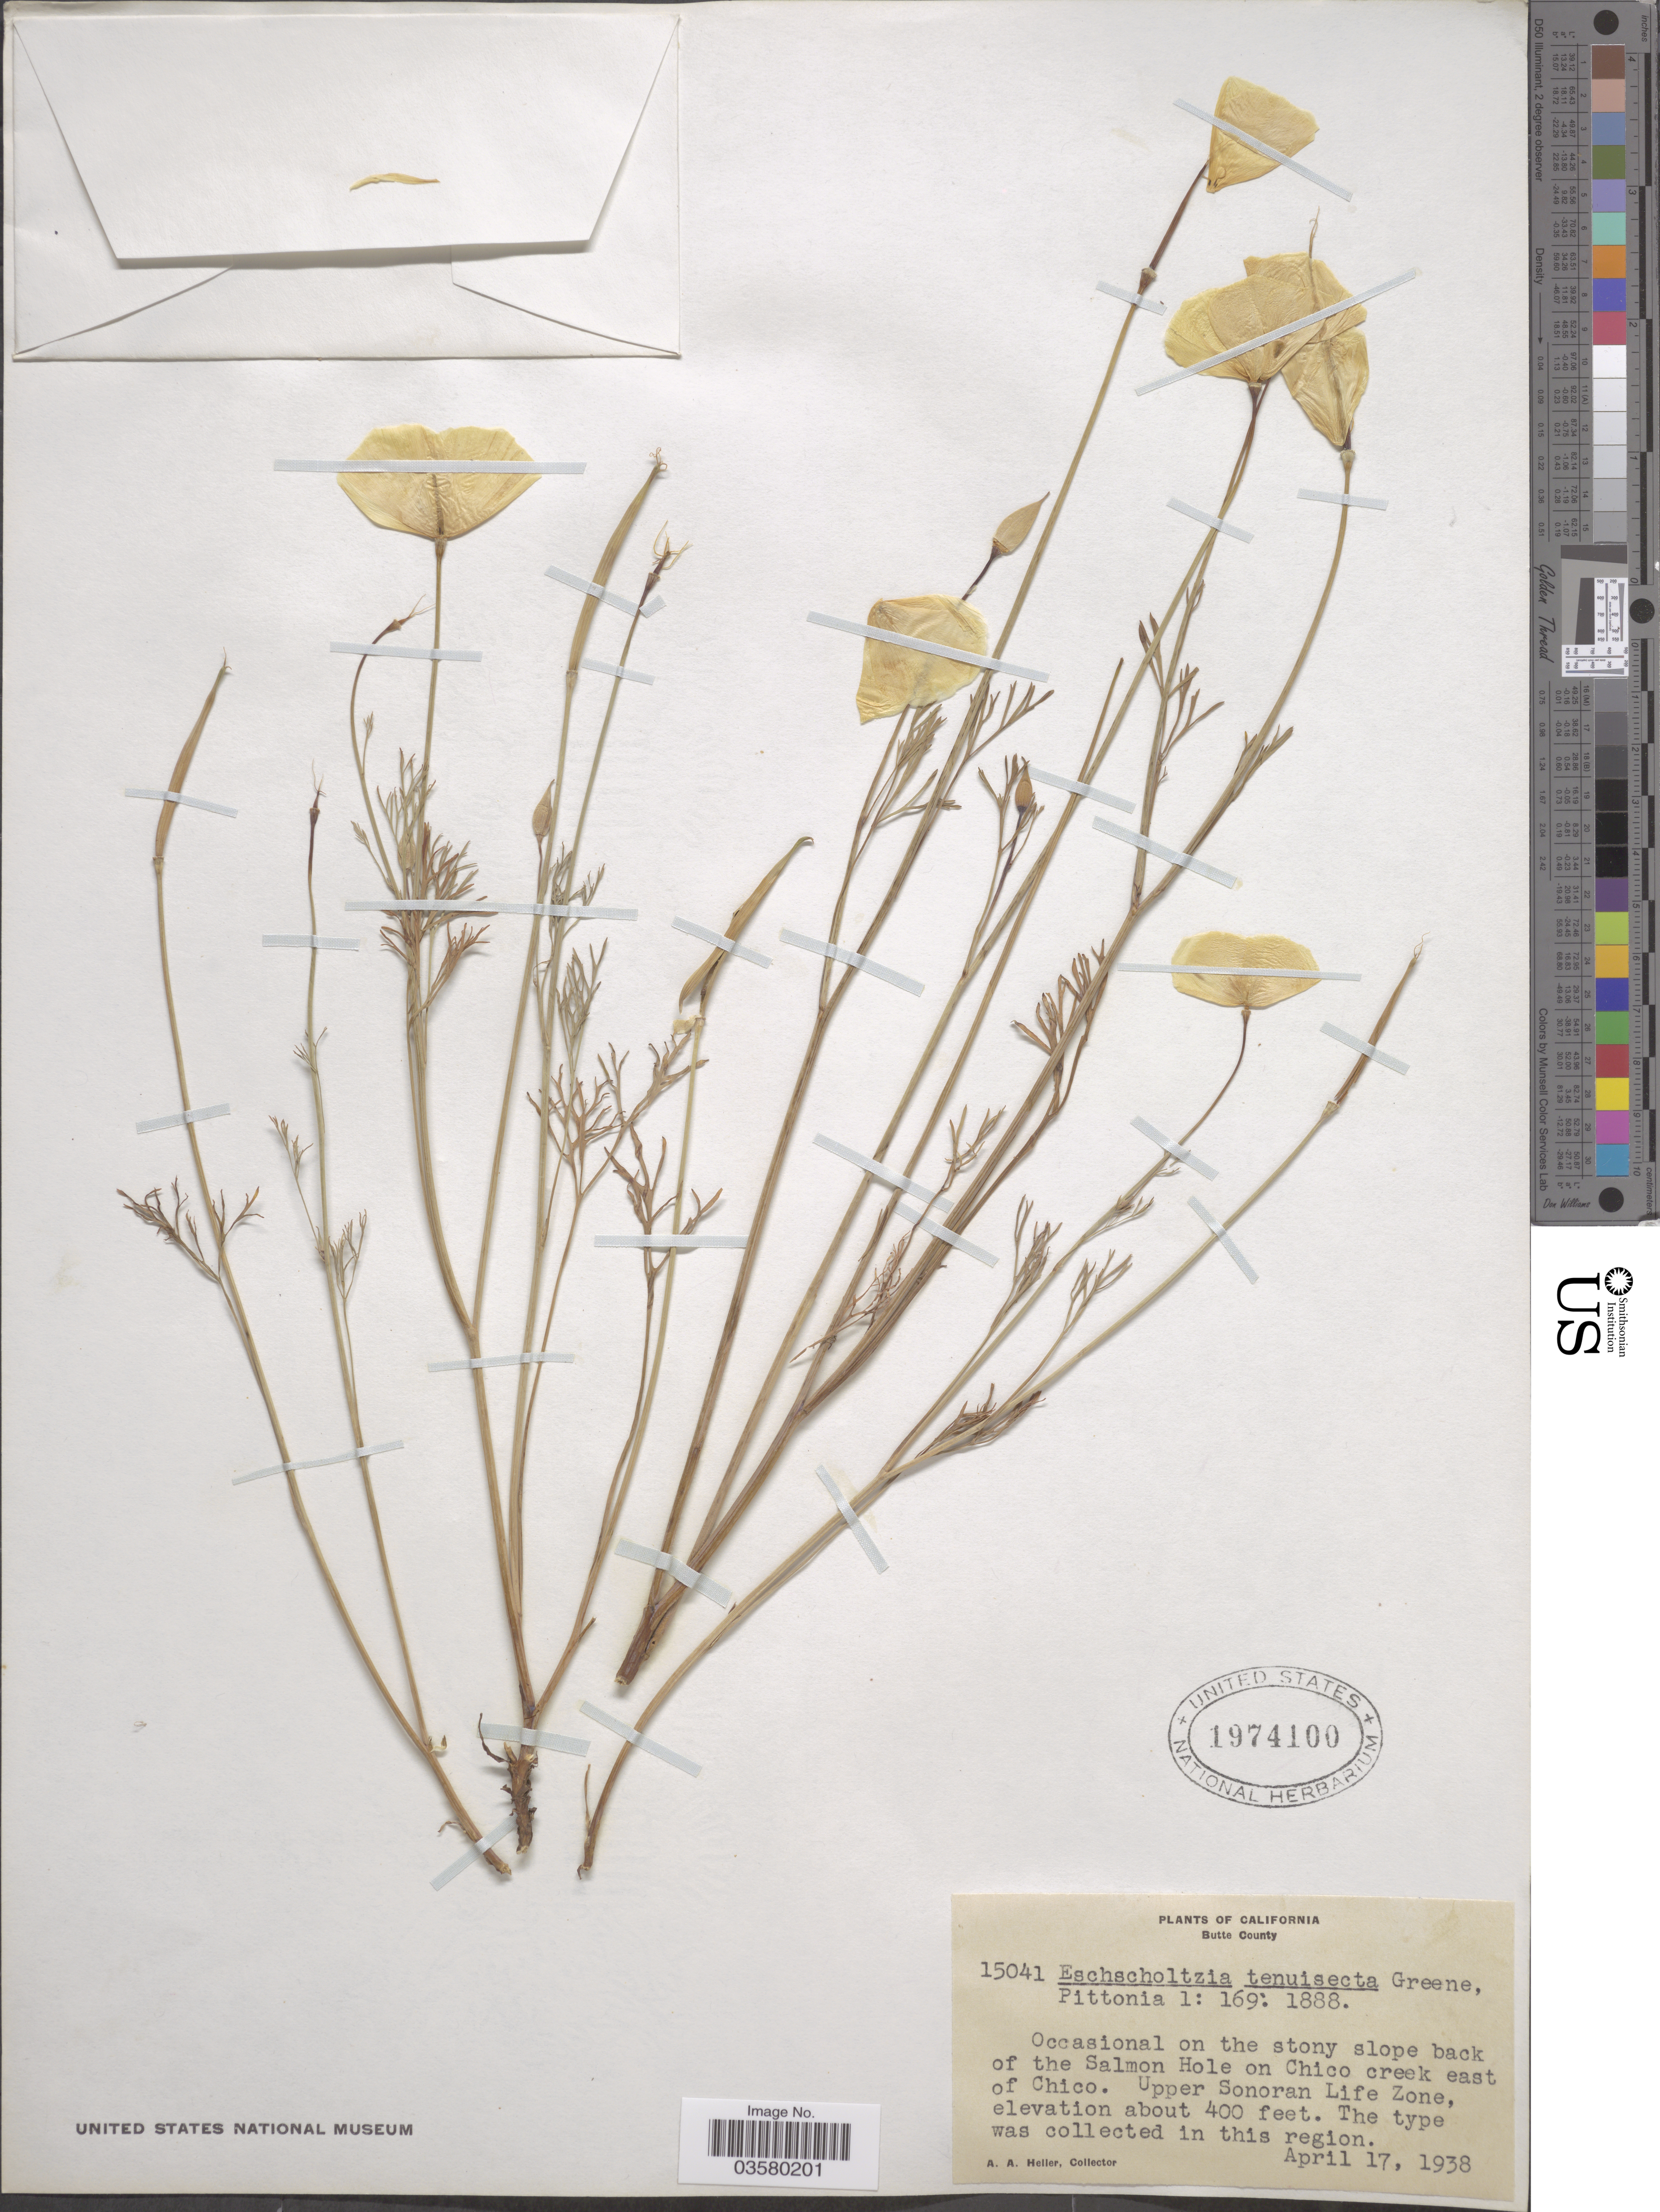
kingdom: Plantae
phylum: Tracheophyta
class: Magnoliopsida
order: Ranunculales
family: Papaveraceae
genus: Eschscholzia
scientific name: Eschscholzia caespitosa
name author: Benth.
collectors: A. A. Heller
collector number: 15041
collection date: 1938-04-17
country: United States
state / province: California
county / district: Butte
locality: Butte County. Occasional on the stony slope back of the Salmon Hole on Chico creek east of Chico. Upper Sonoran Life Zone.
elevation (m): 122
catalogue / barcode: US 1974100